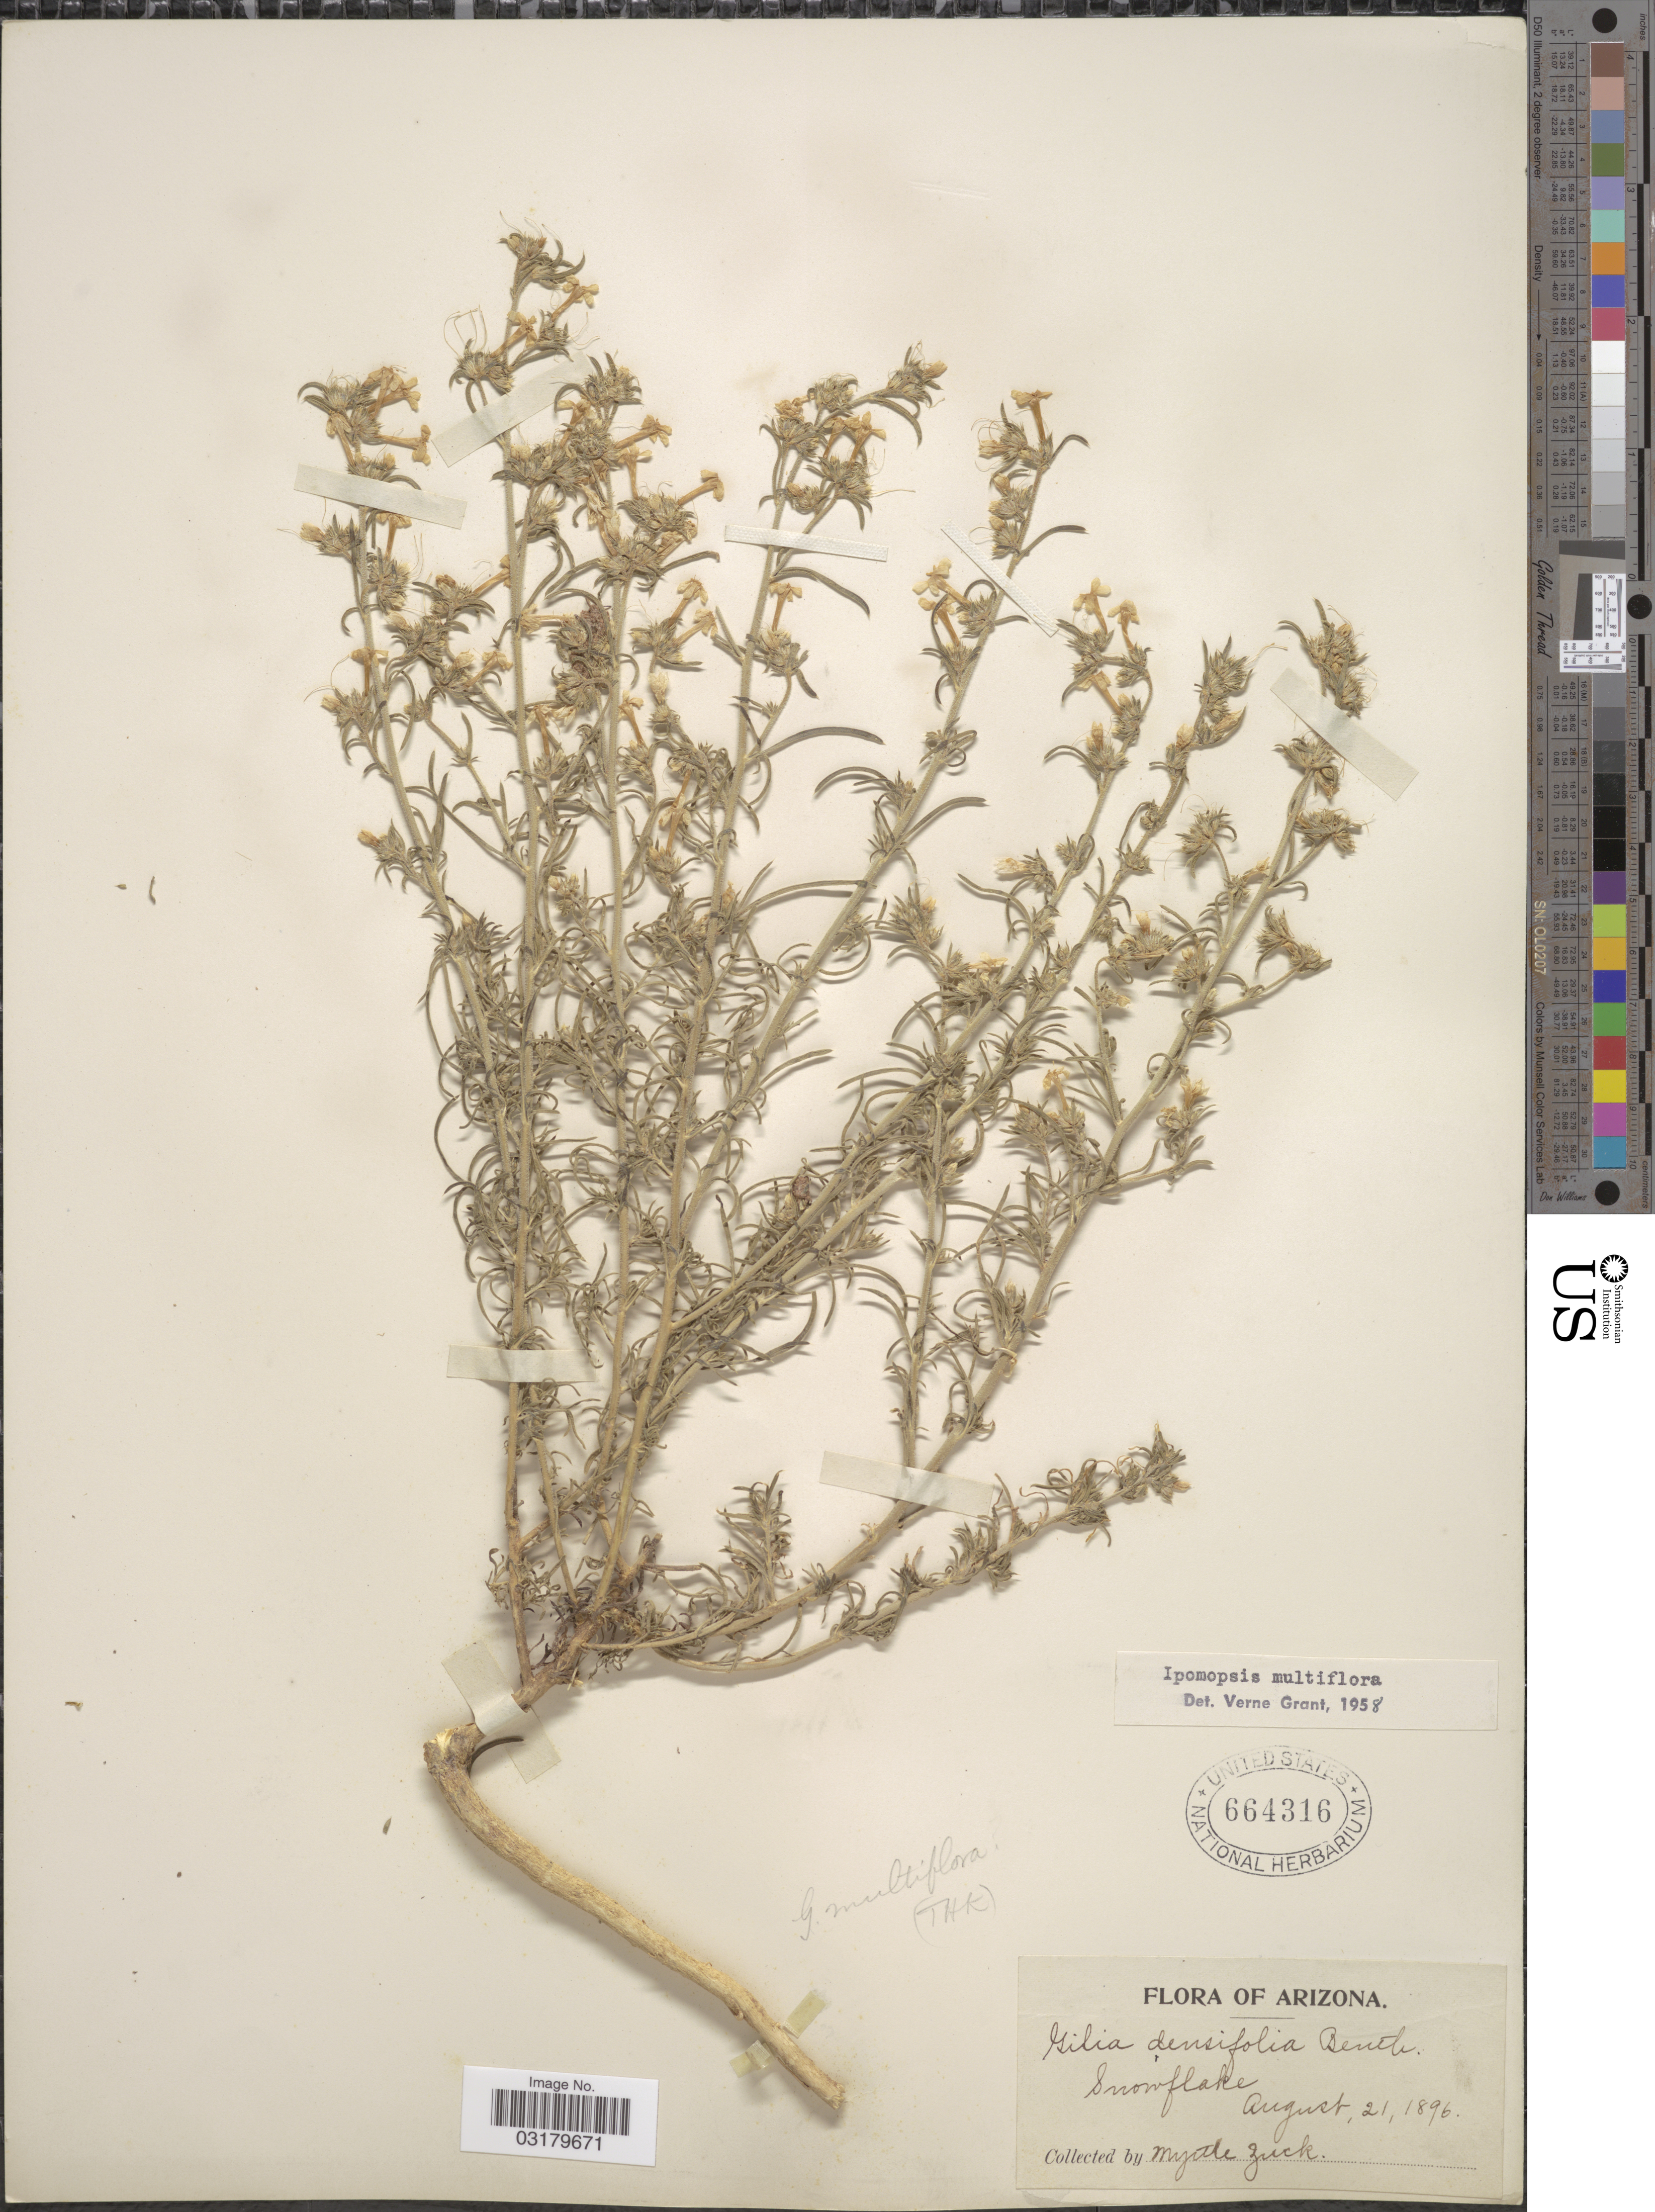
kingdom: Plantae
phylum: Tracheophyta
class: Magnoliopsida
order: Ericales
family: Polemoniaceae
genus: Ipomopsis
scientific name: Ipomopsis multiflora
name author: (Nutt.) V.E. Grant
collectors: M. Zuck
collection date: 1896-08-21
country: United States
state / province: Arizona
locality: Snowflake.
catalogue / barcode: US 664316